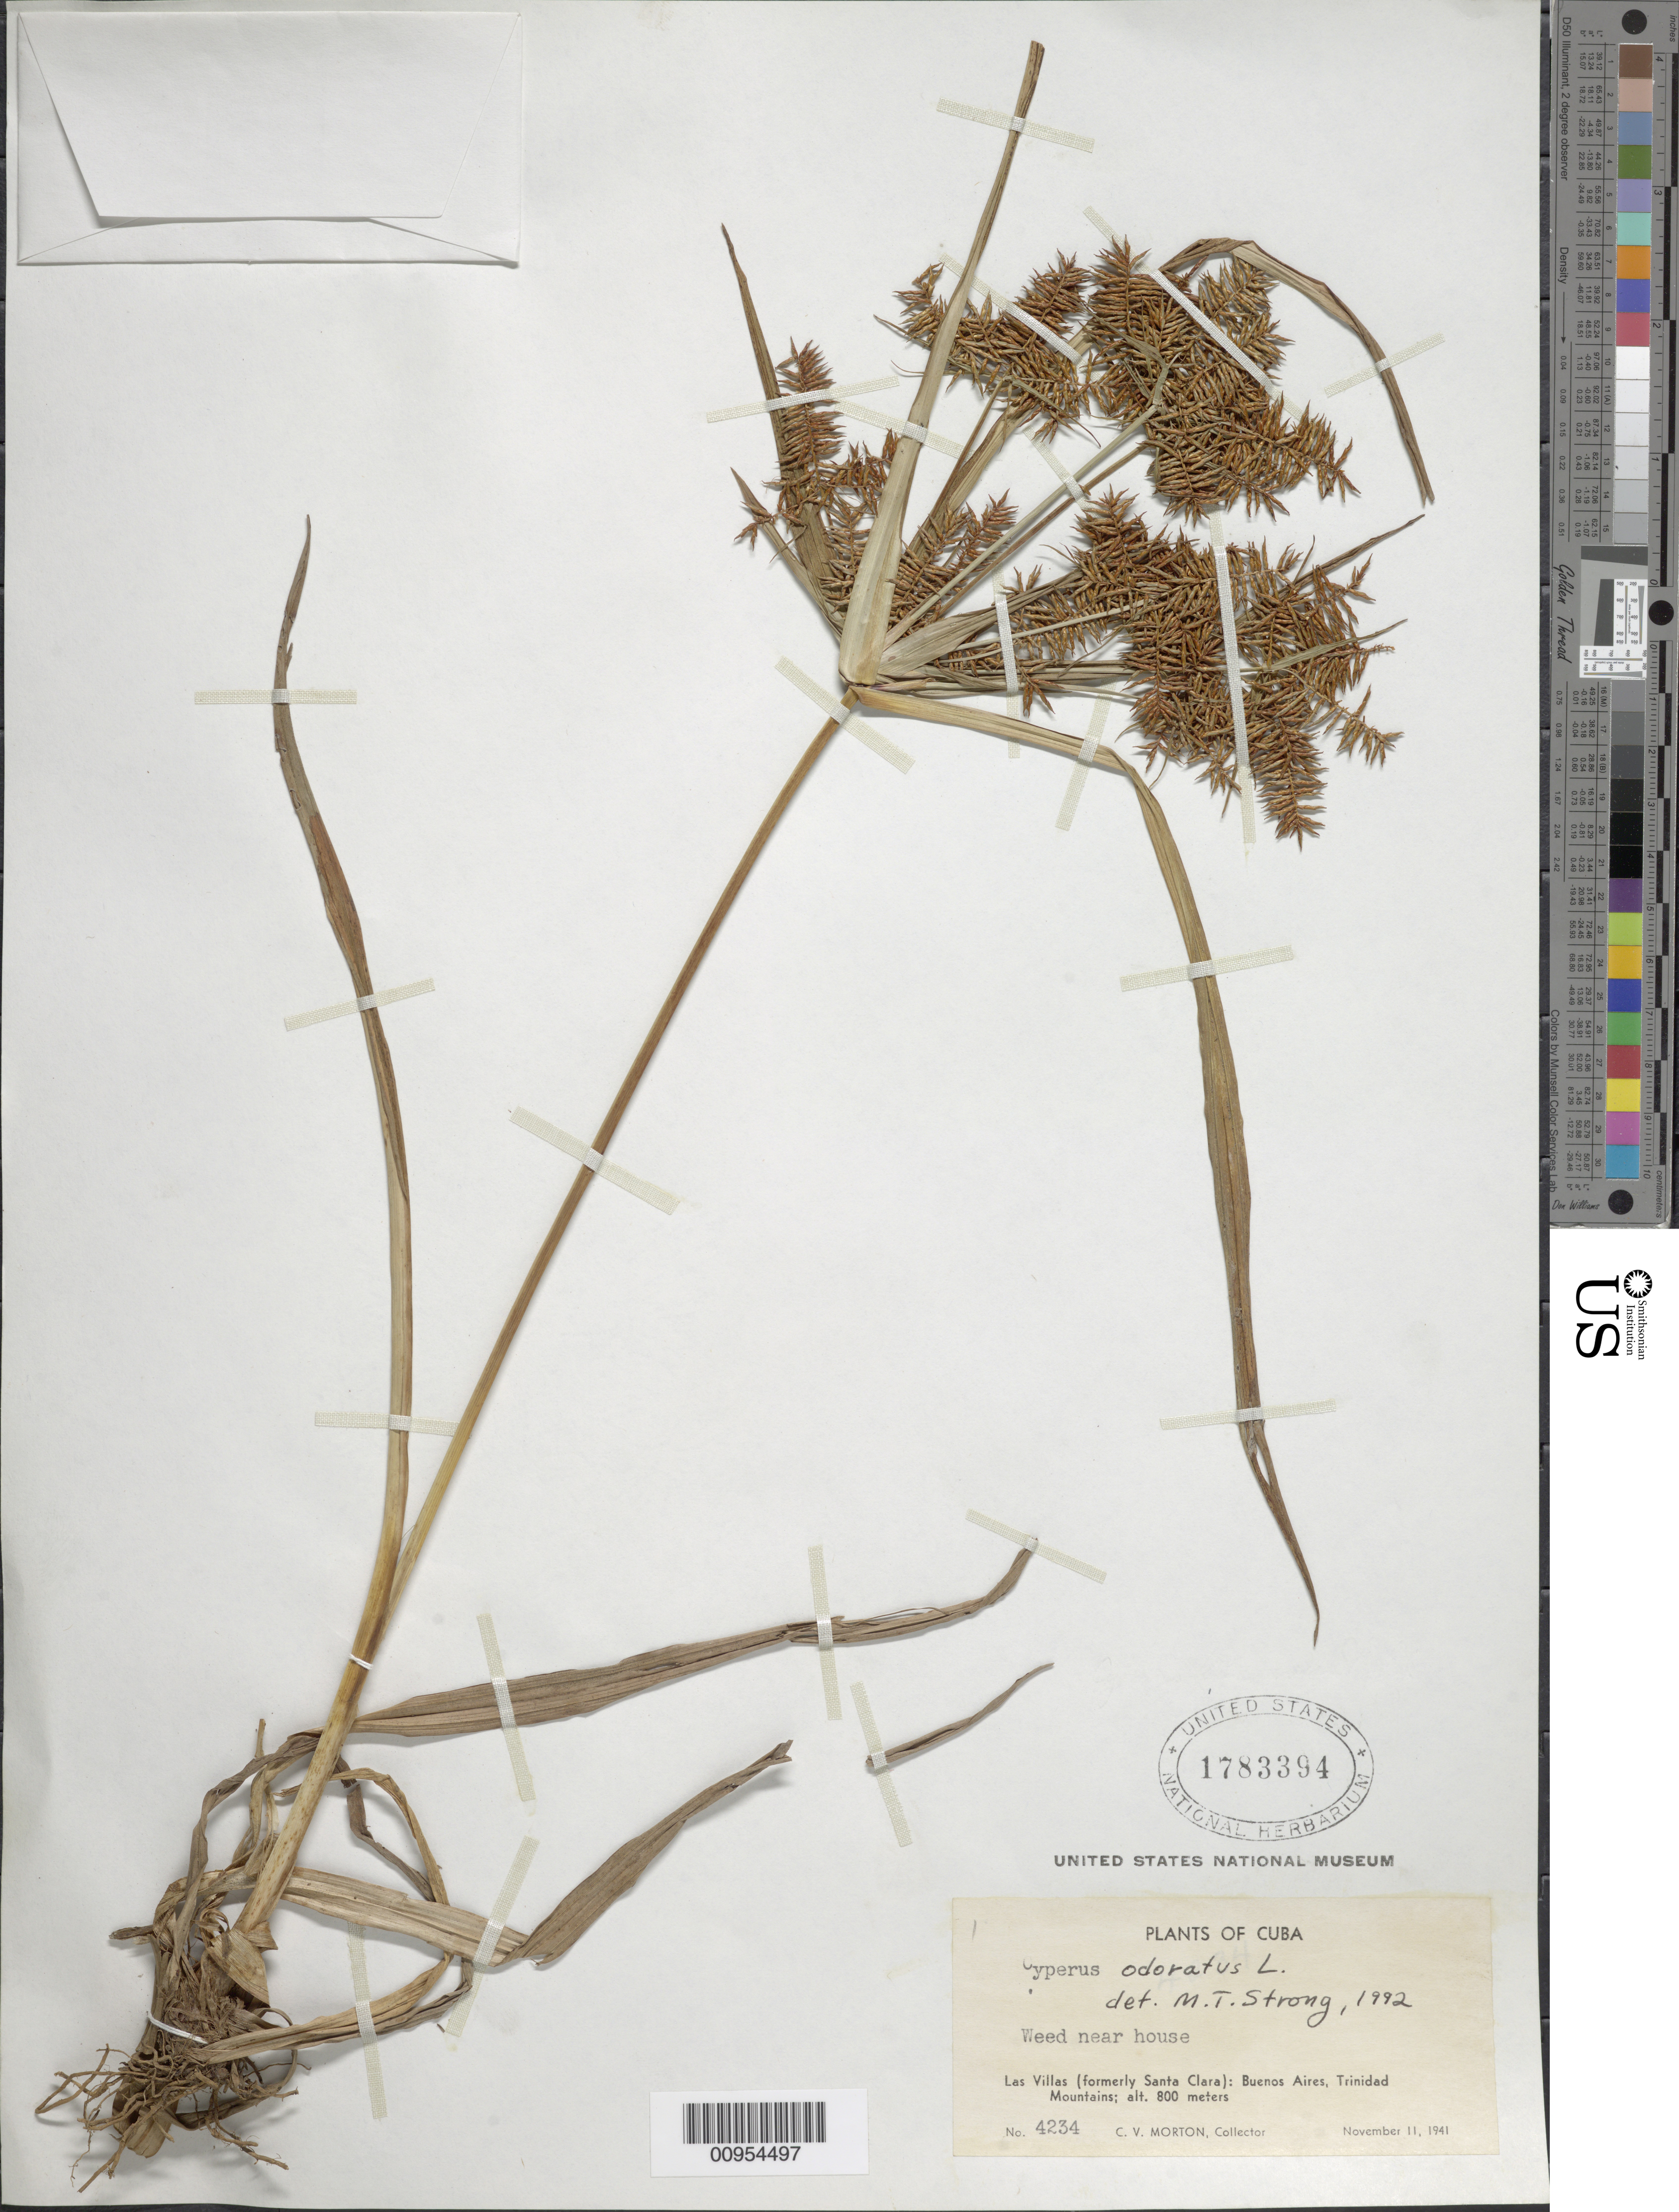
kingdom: Plantae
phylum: Tracheophyta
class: Liliopsida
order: Poales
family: Cyperaceae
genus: Cyperus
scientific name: Cyperus odoratus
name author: L.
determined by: Strong, M. T., (US), Smithsonian Institution - National Museum of Natural History (UNITED STATES)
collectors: C. V. Morton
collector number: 4234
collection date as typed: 11 Nov 1941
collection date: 1941-11-11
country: Cuba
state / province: Las Villas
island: Cuba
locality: Buenos Aires, Trinidad Mountains, woods near houst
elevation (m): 800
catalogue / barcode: US 1783394